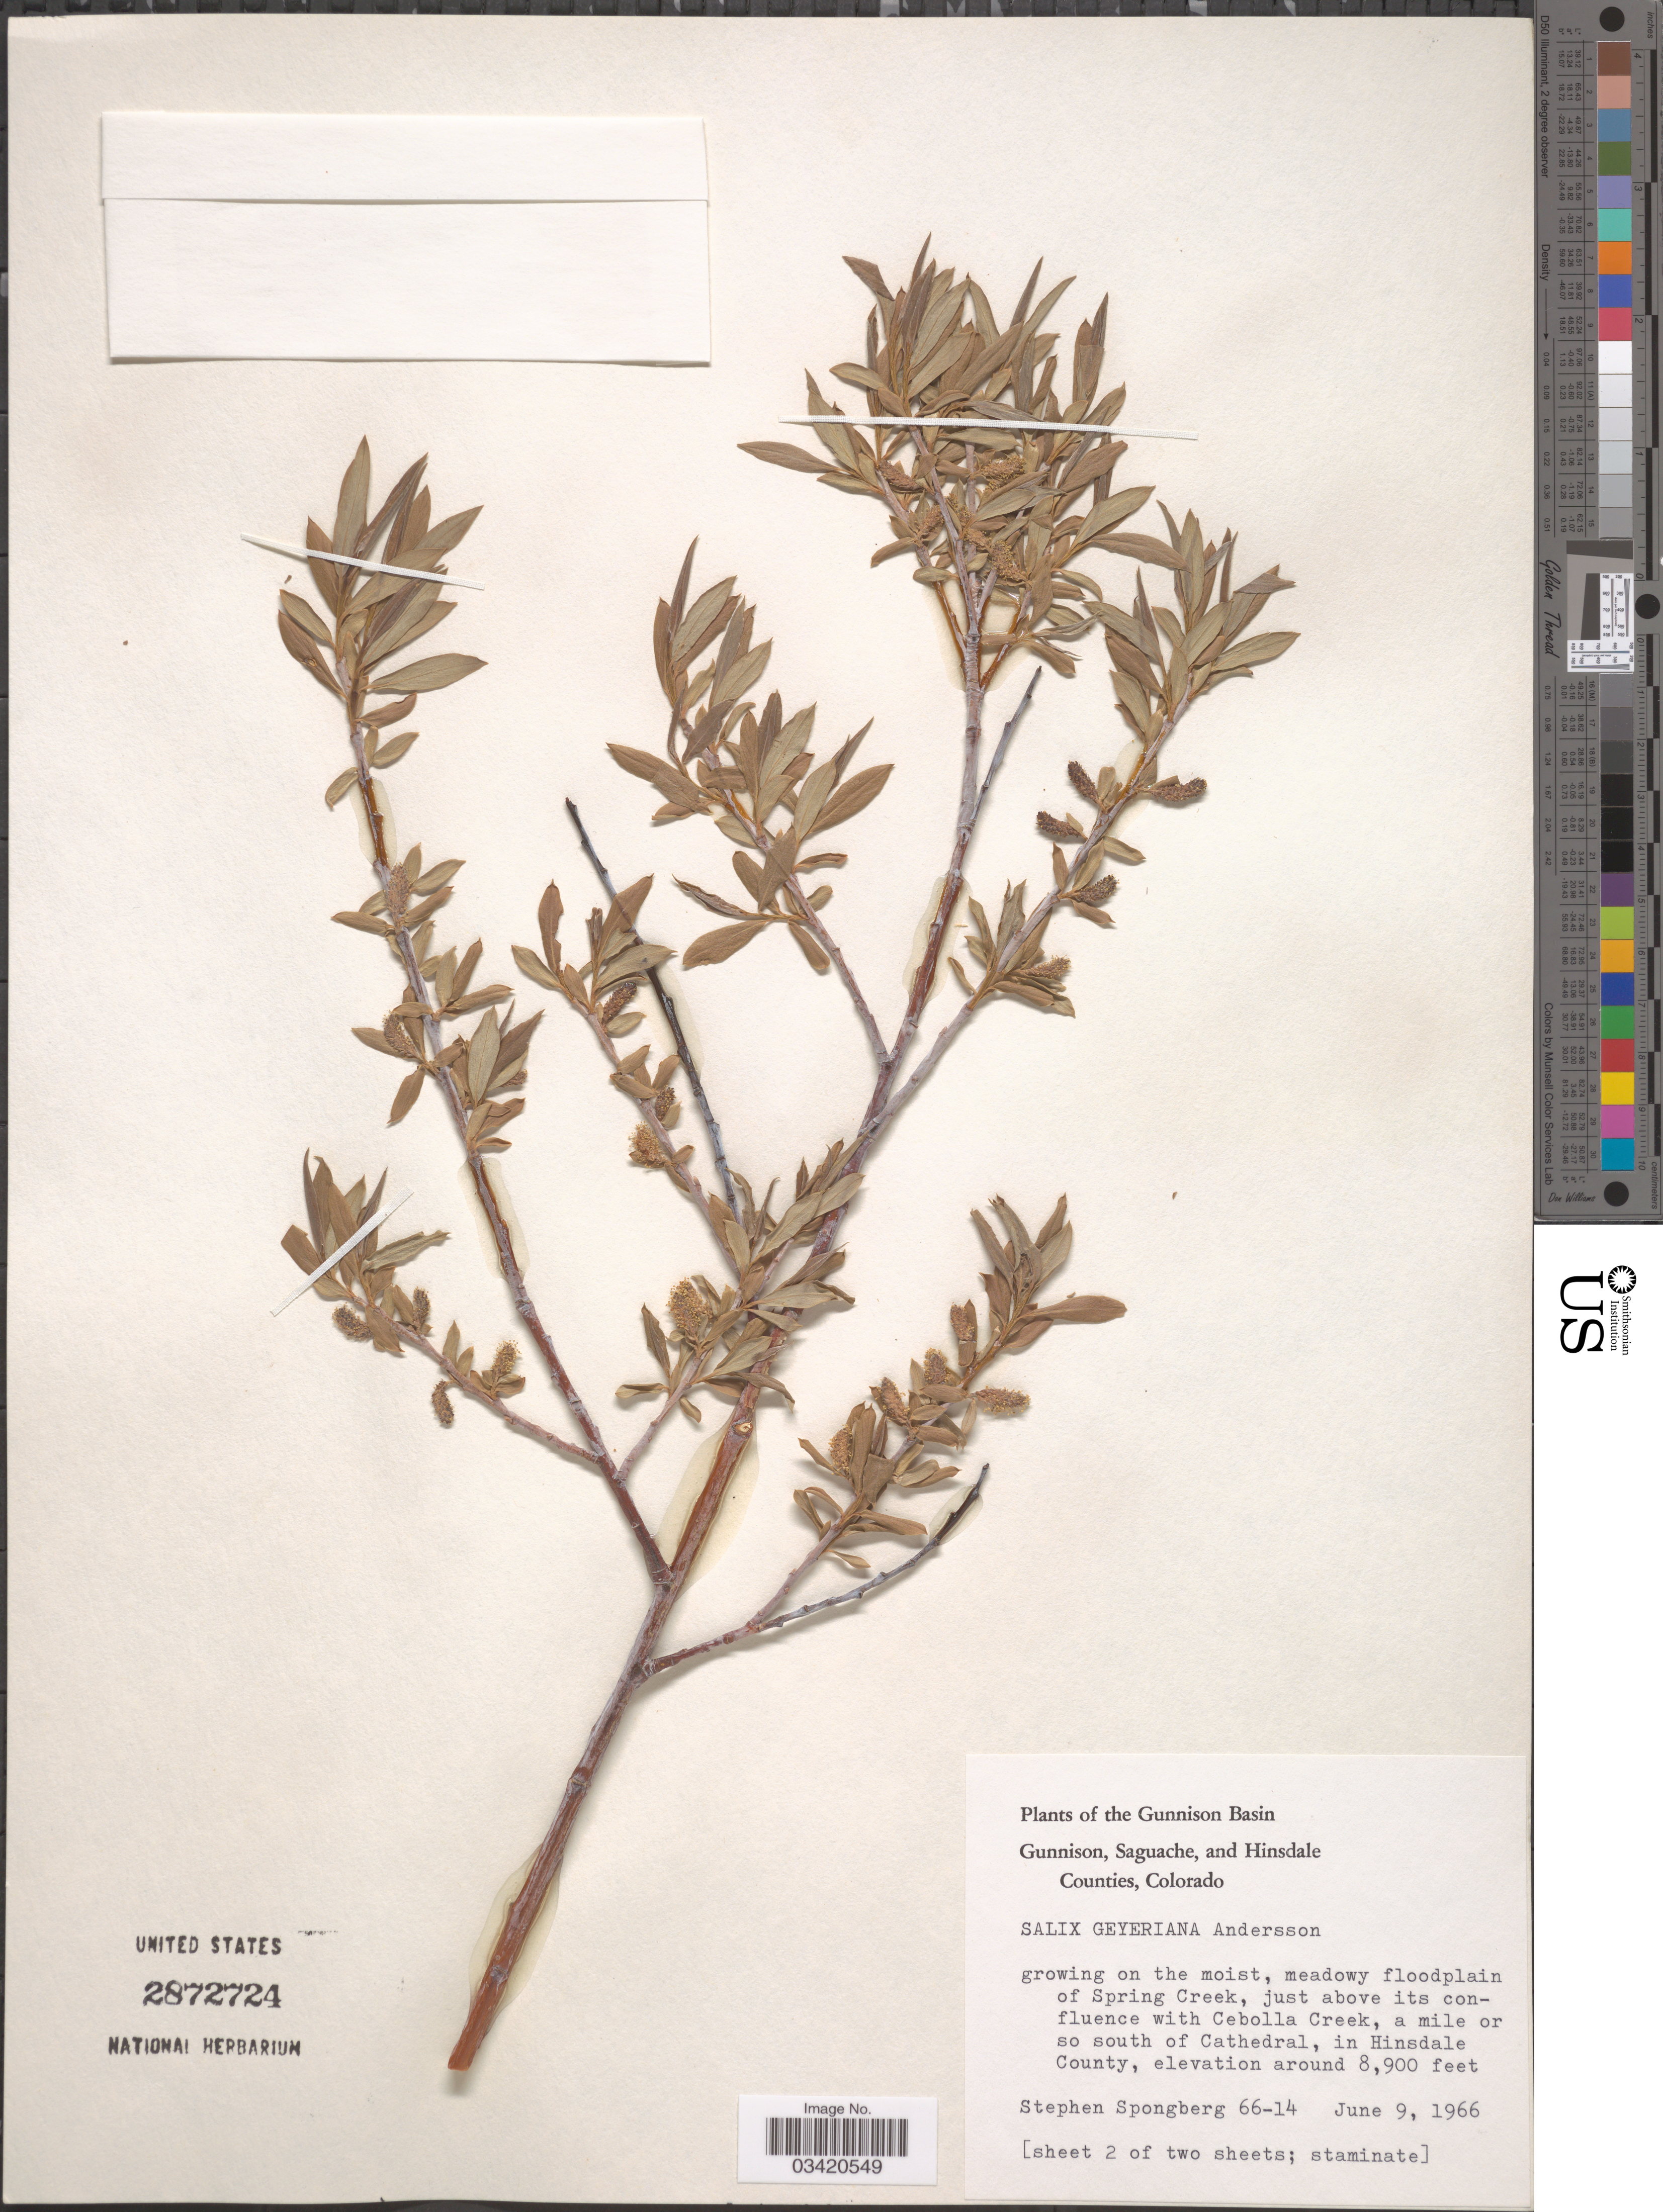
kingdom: Plantae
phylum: Tracheophyta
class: Magnoliopsida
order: Malpighiales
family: Salicaceae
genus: Salix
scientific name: Salix geyeriana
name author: Andersson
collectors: S. A.Spongberg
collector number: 66-14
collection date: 1966-06-09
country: United States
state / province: Colorado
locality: The Gunnison Basin. Meadowy floodplain of Spring Creek, just above its confluence with Cebolla Creek, a mile or so south of Cathedral, in Hinsdale County.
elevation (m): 2713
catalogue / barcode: US 2872724